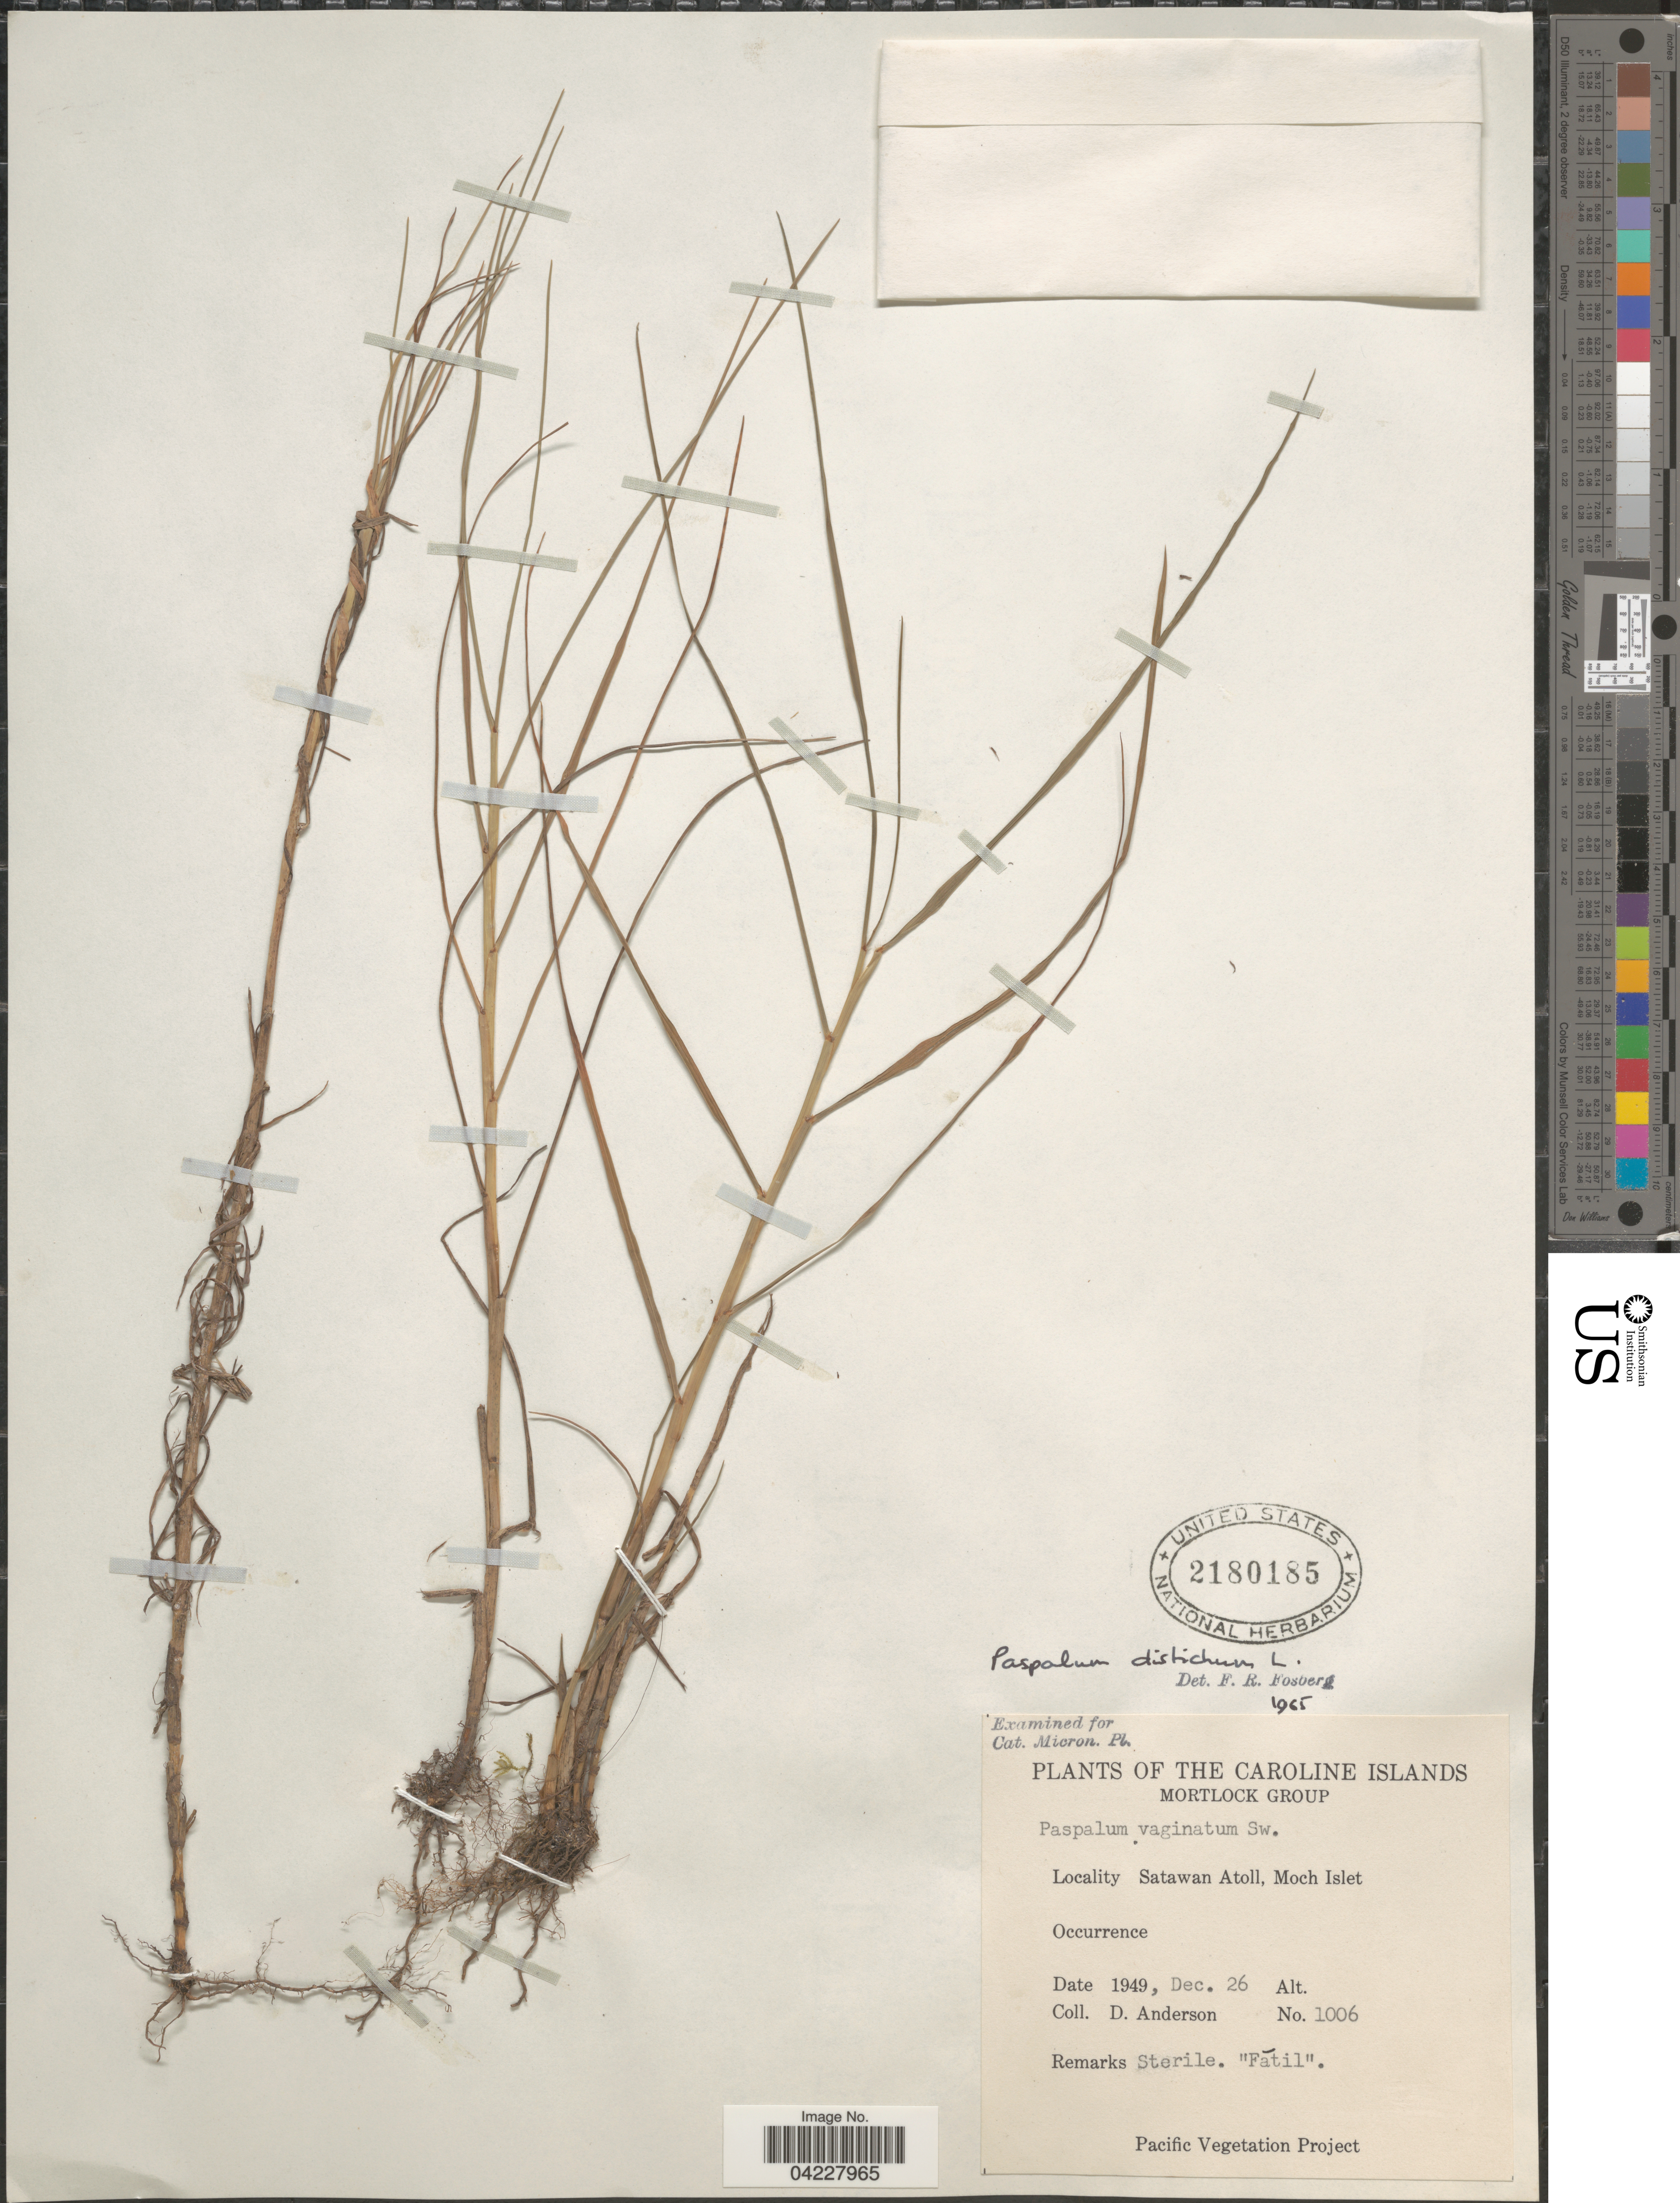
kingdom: Plantae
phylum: Tracheophyta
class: Liliopsida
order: Poales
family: Poaceae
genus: Paspalum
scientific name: Paspalum distichum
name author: L.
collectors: D. Anderson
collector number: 1006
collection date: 1949-12-26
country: Micronesia, Federated States of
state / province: Truk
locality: The Caroline Islands. Mortlock Group. Satawan Atoll, Moch Islet.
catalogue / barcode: US 2180185